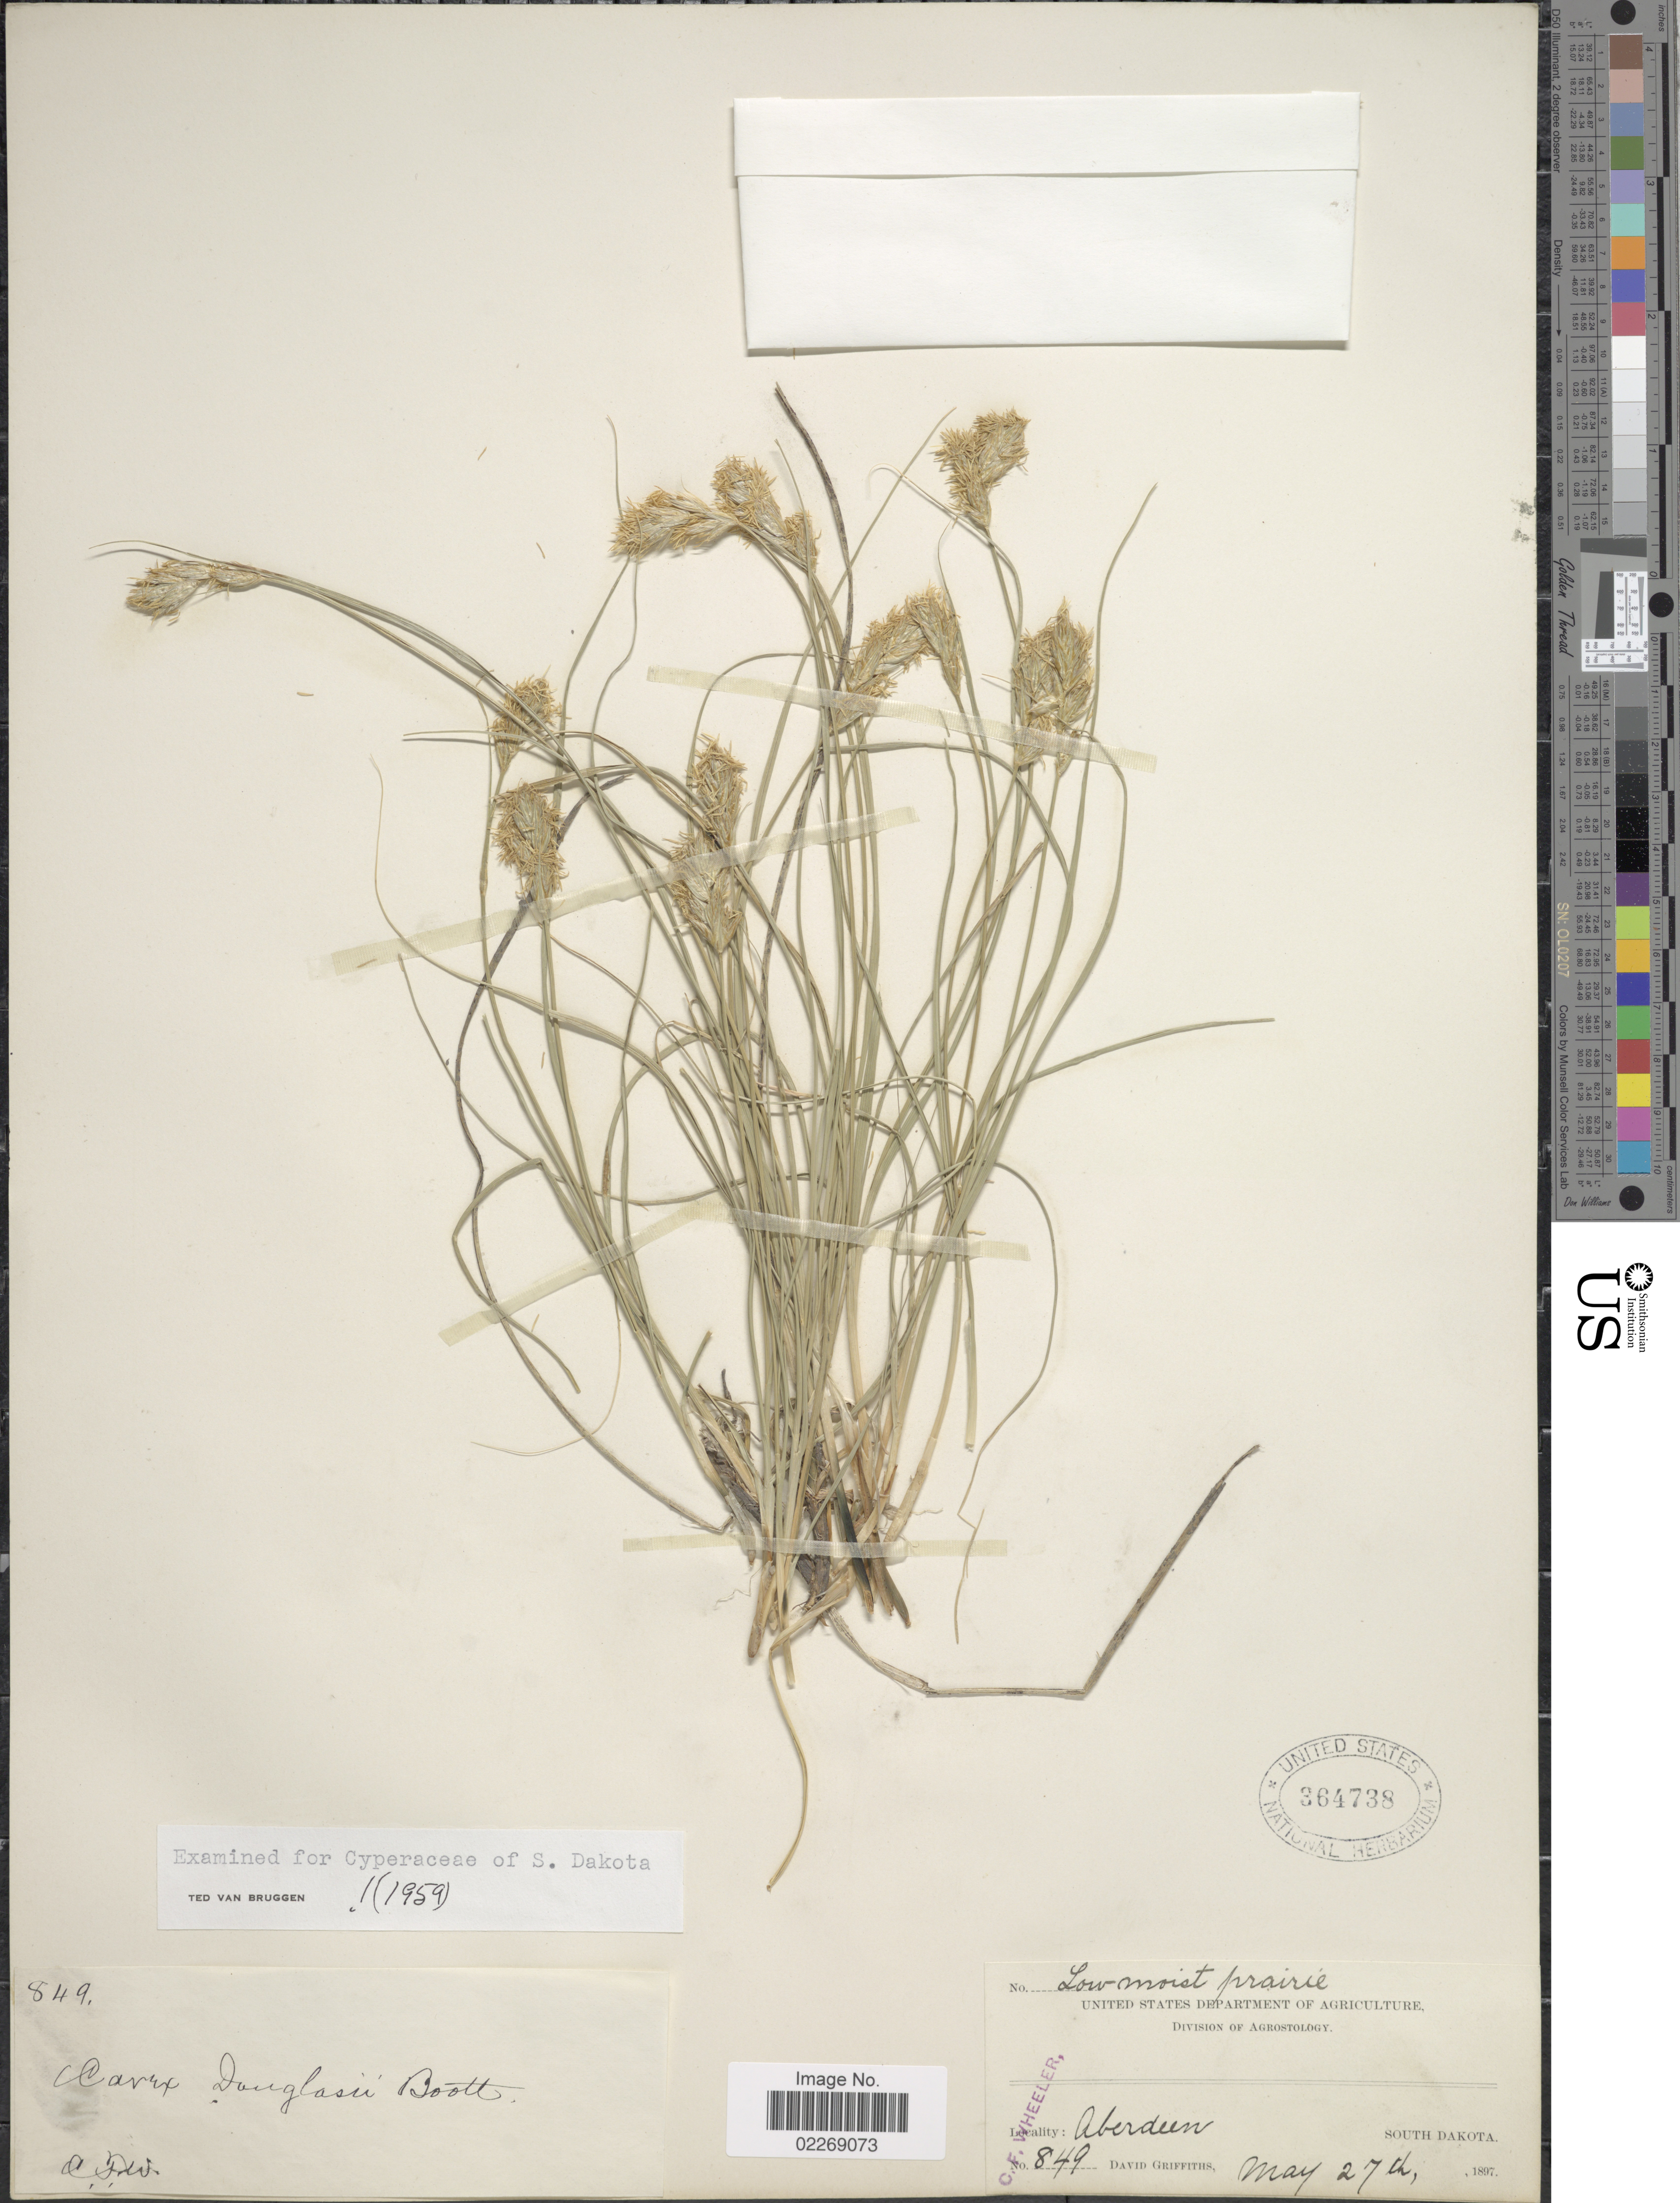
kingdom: Plantae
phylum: Tracheophyta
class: Liliopsida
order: Poales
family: Cyperaceae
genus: Carex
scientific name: Carex douglasii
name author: Boott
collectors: C. Wheeler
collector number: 849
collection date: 1897-05-27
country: United States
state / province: South Dakota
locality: Aberdeen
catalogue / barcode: US 364738